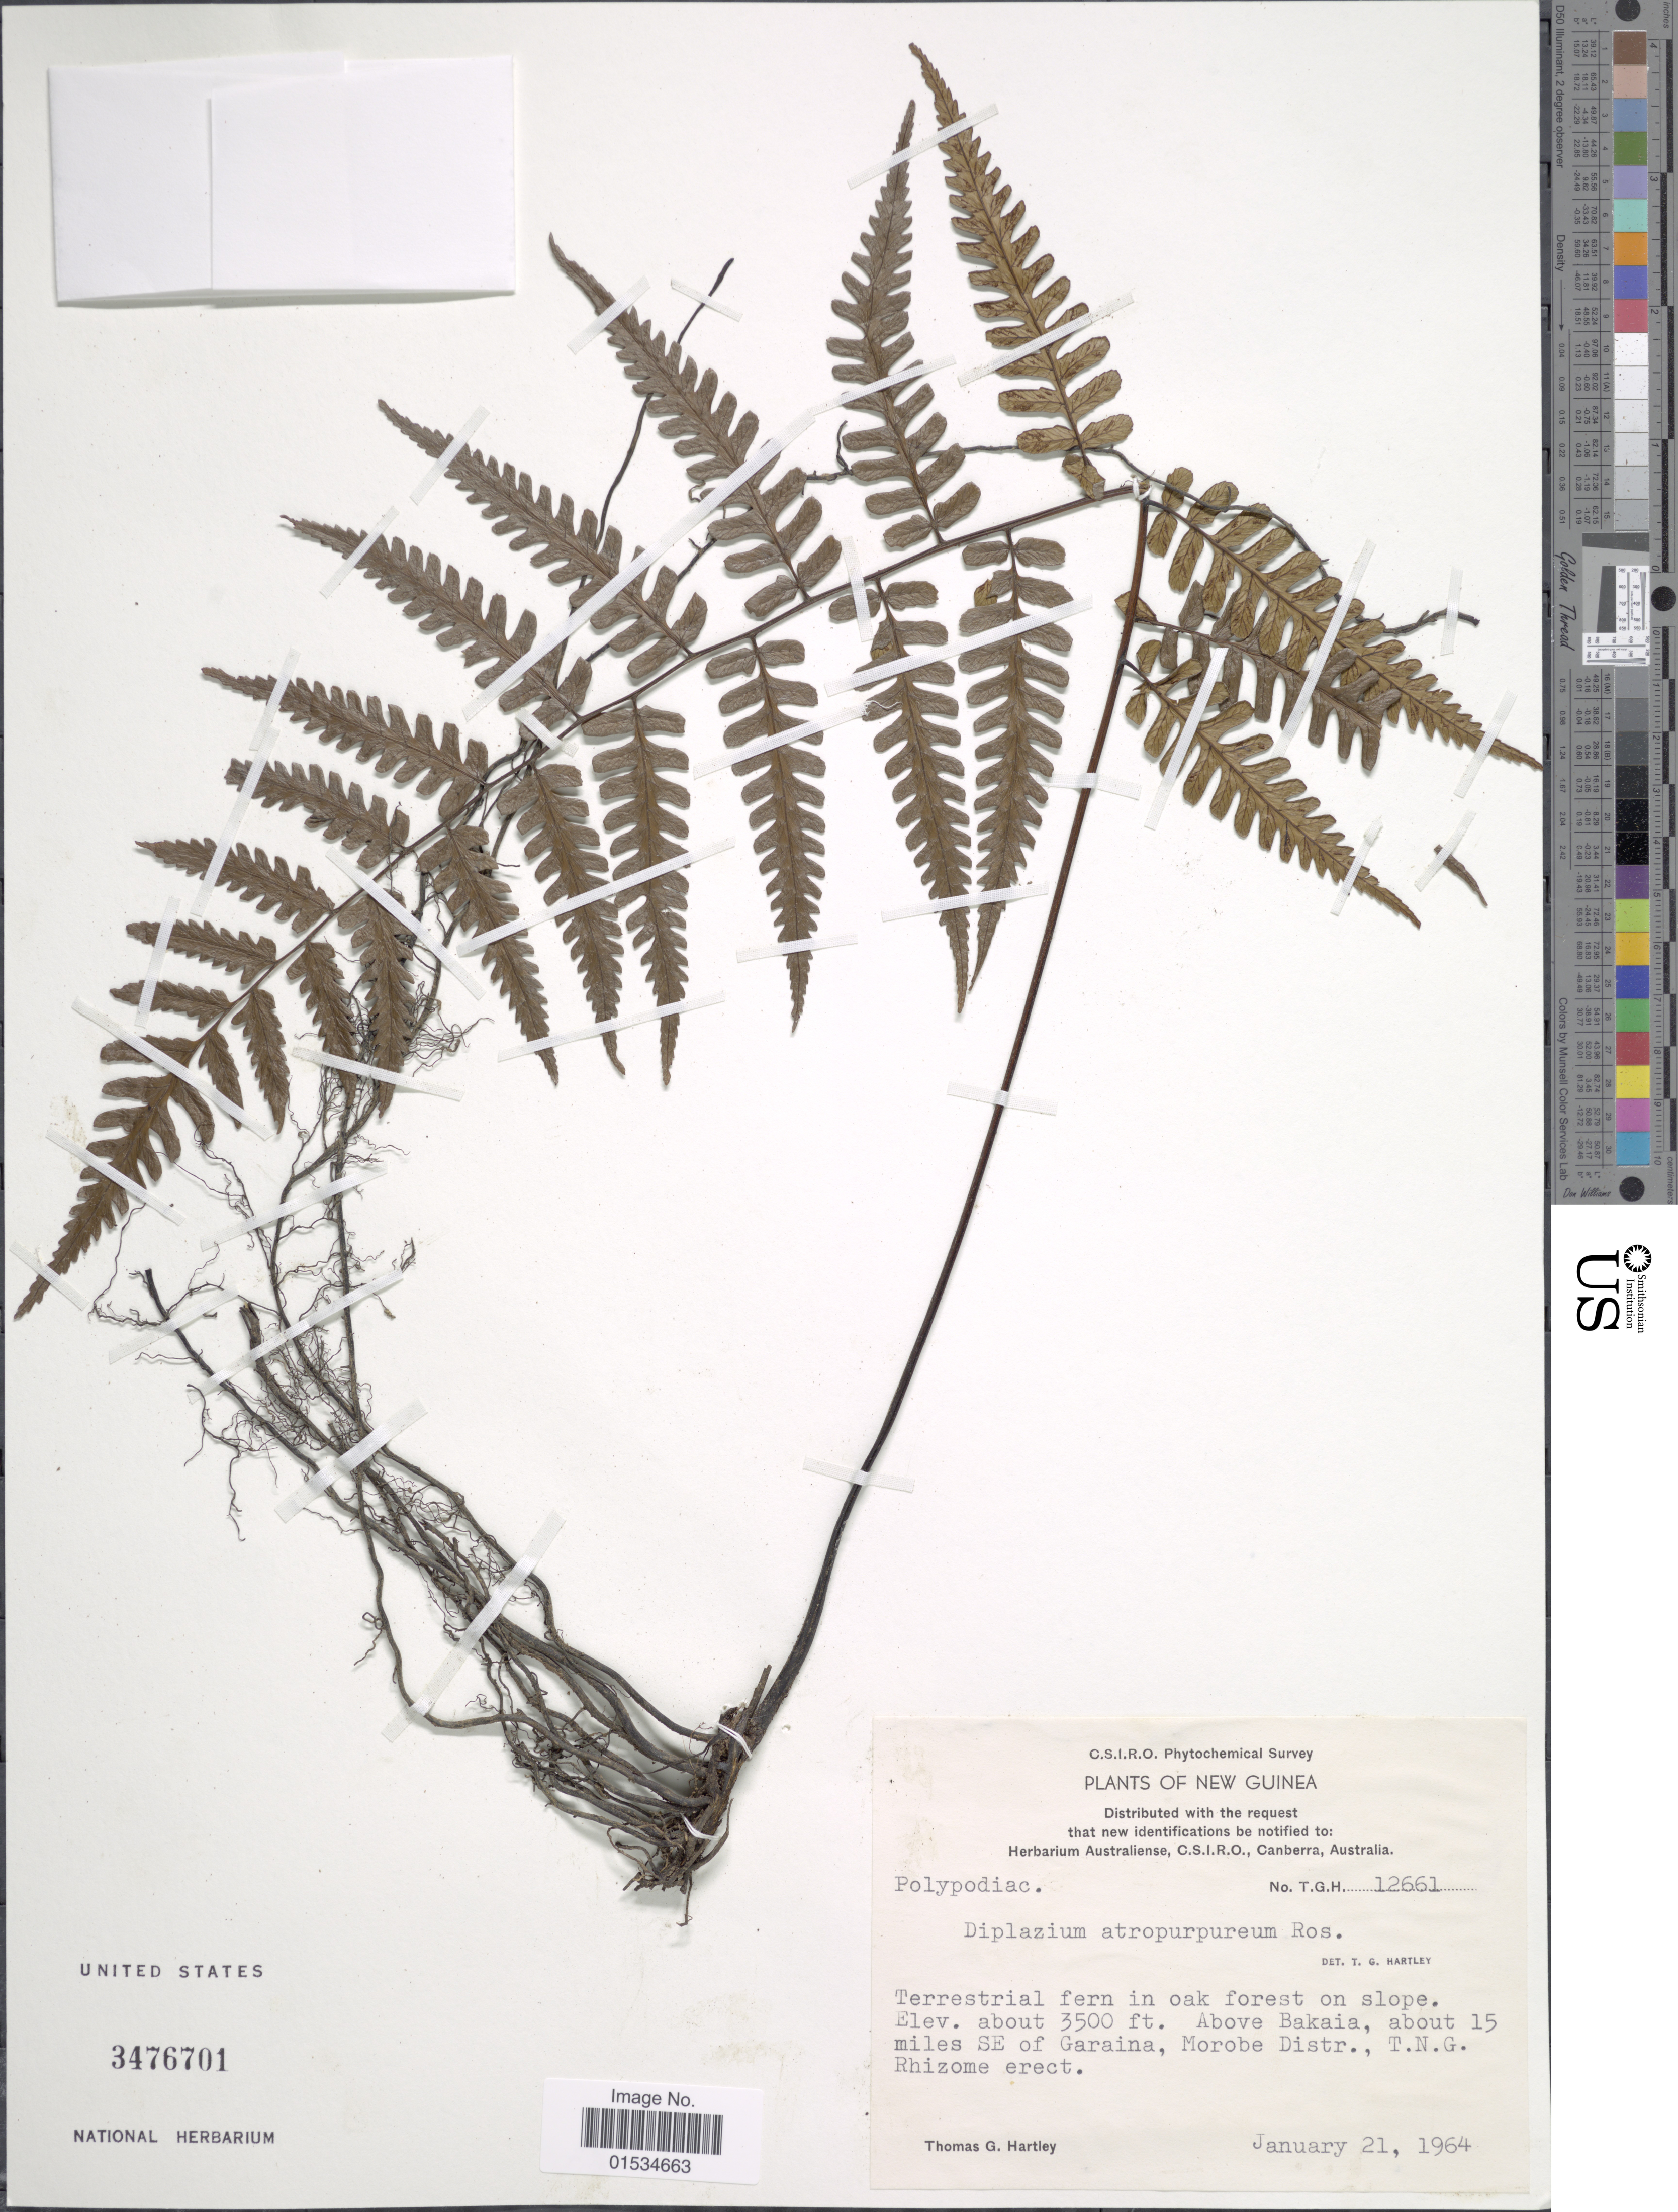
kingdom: Plantae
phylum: Tracheophyta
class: Polypodiopsida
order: Polypodiales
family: Athyriaceae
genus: Diplazium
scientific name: Diplazium atropurpureum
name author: Rosenst.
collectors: T. G. Hartley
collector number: T.G.H. 12661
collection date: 1964-01-21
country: Papua New Guinea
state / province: Morobe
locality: New Guinea, Above Bakaia, about 15 miles SE of Garaina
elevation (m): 1067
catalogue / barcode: US 3476701